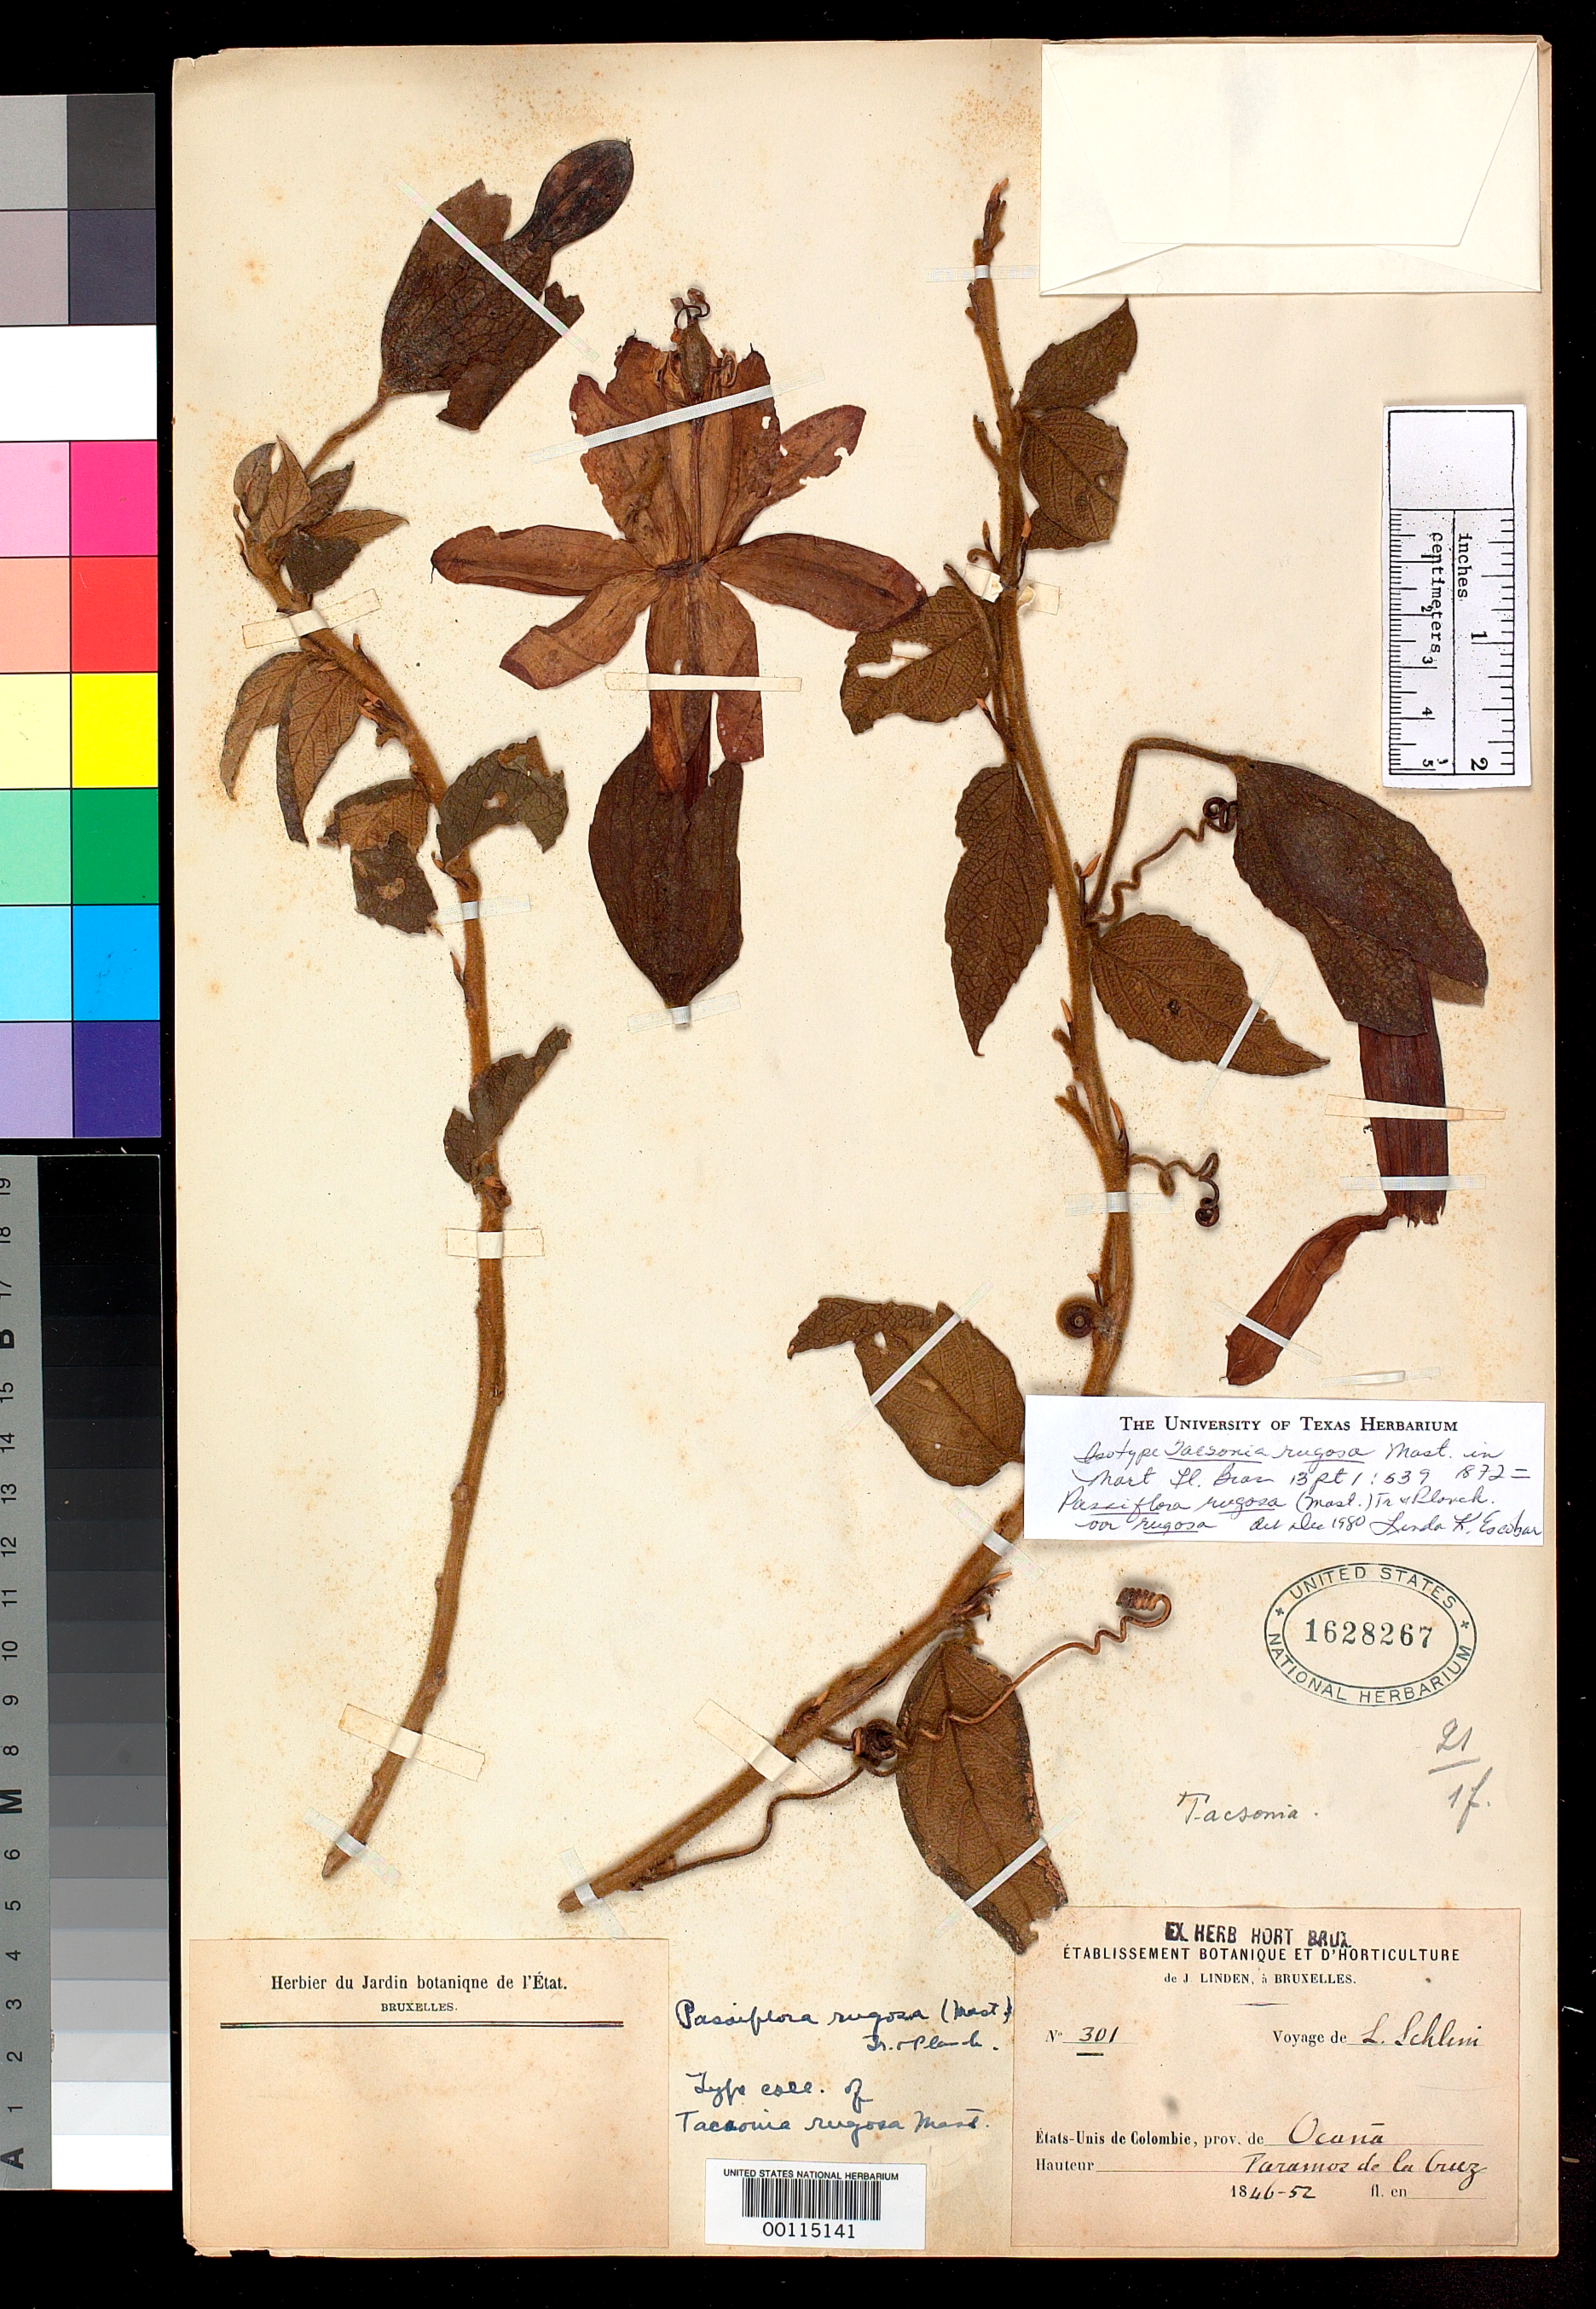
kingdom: Plantae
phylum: Tracheophyta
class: Magnoliopsida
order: Malpighiales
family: Passifloraceae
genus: Tacsonia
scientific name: Tacsonia rugosa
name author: Mast. in Mart.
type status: Isotype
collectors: L. Schlim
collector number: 301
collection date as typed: Jan 1851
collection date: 1851-01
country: Colombia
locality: San Pedro.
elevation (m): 3048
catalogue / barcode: US 1628267